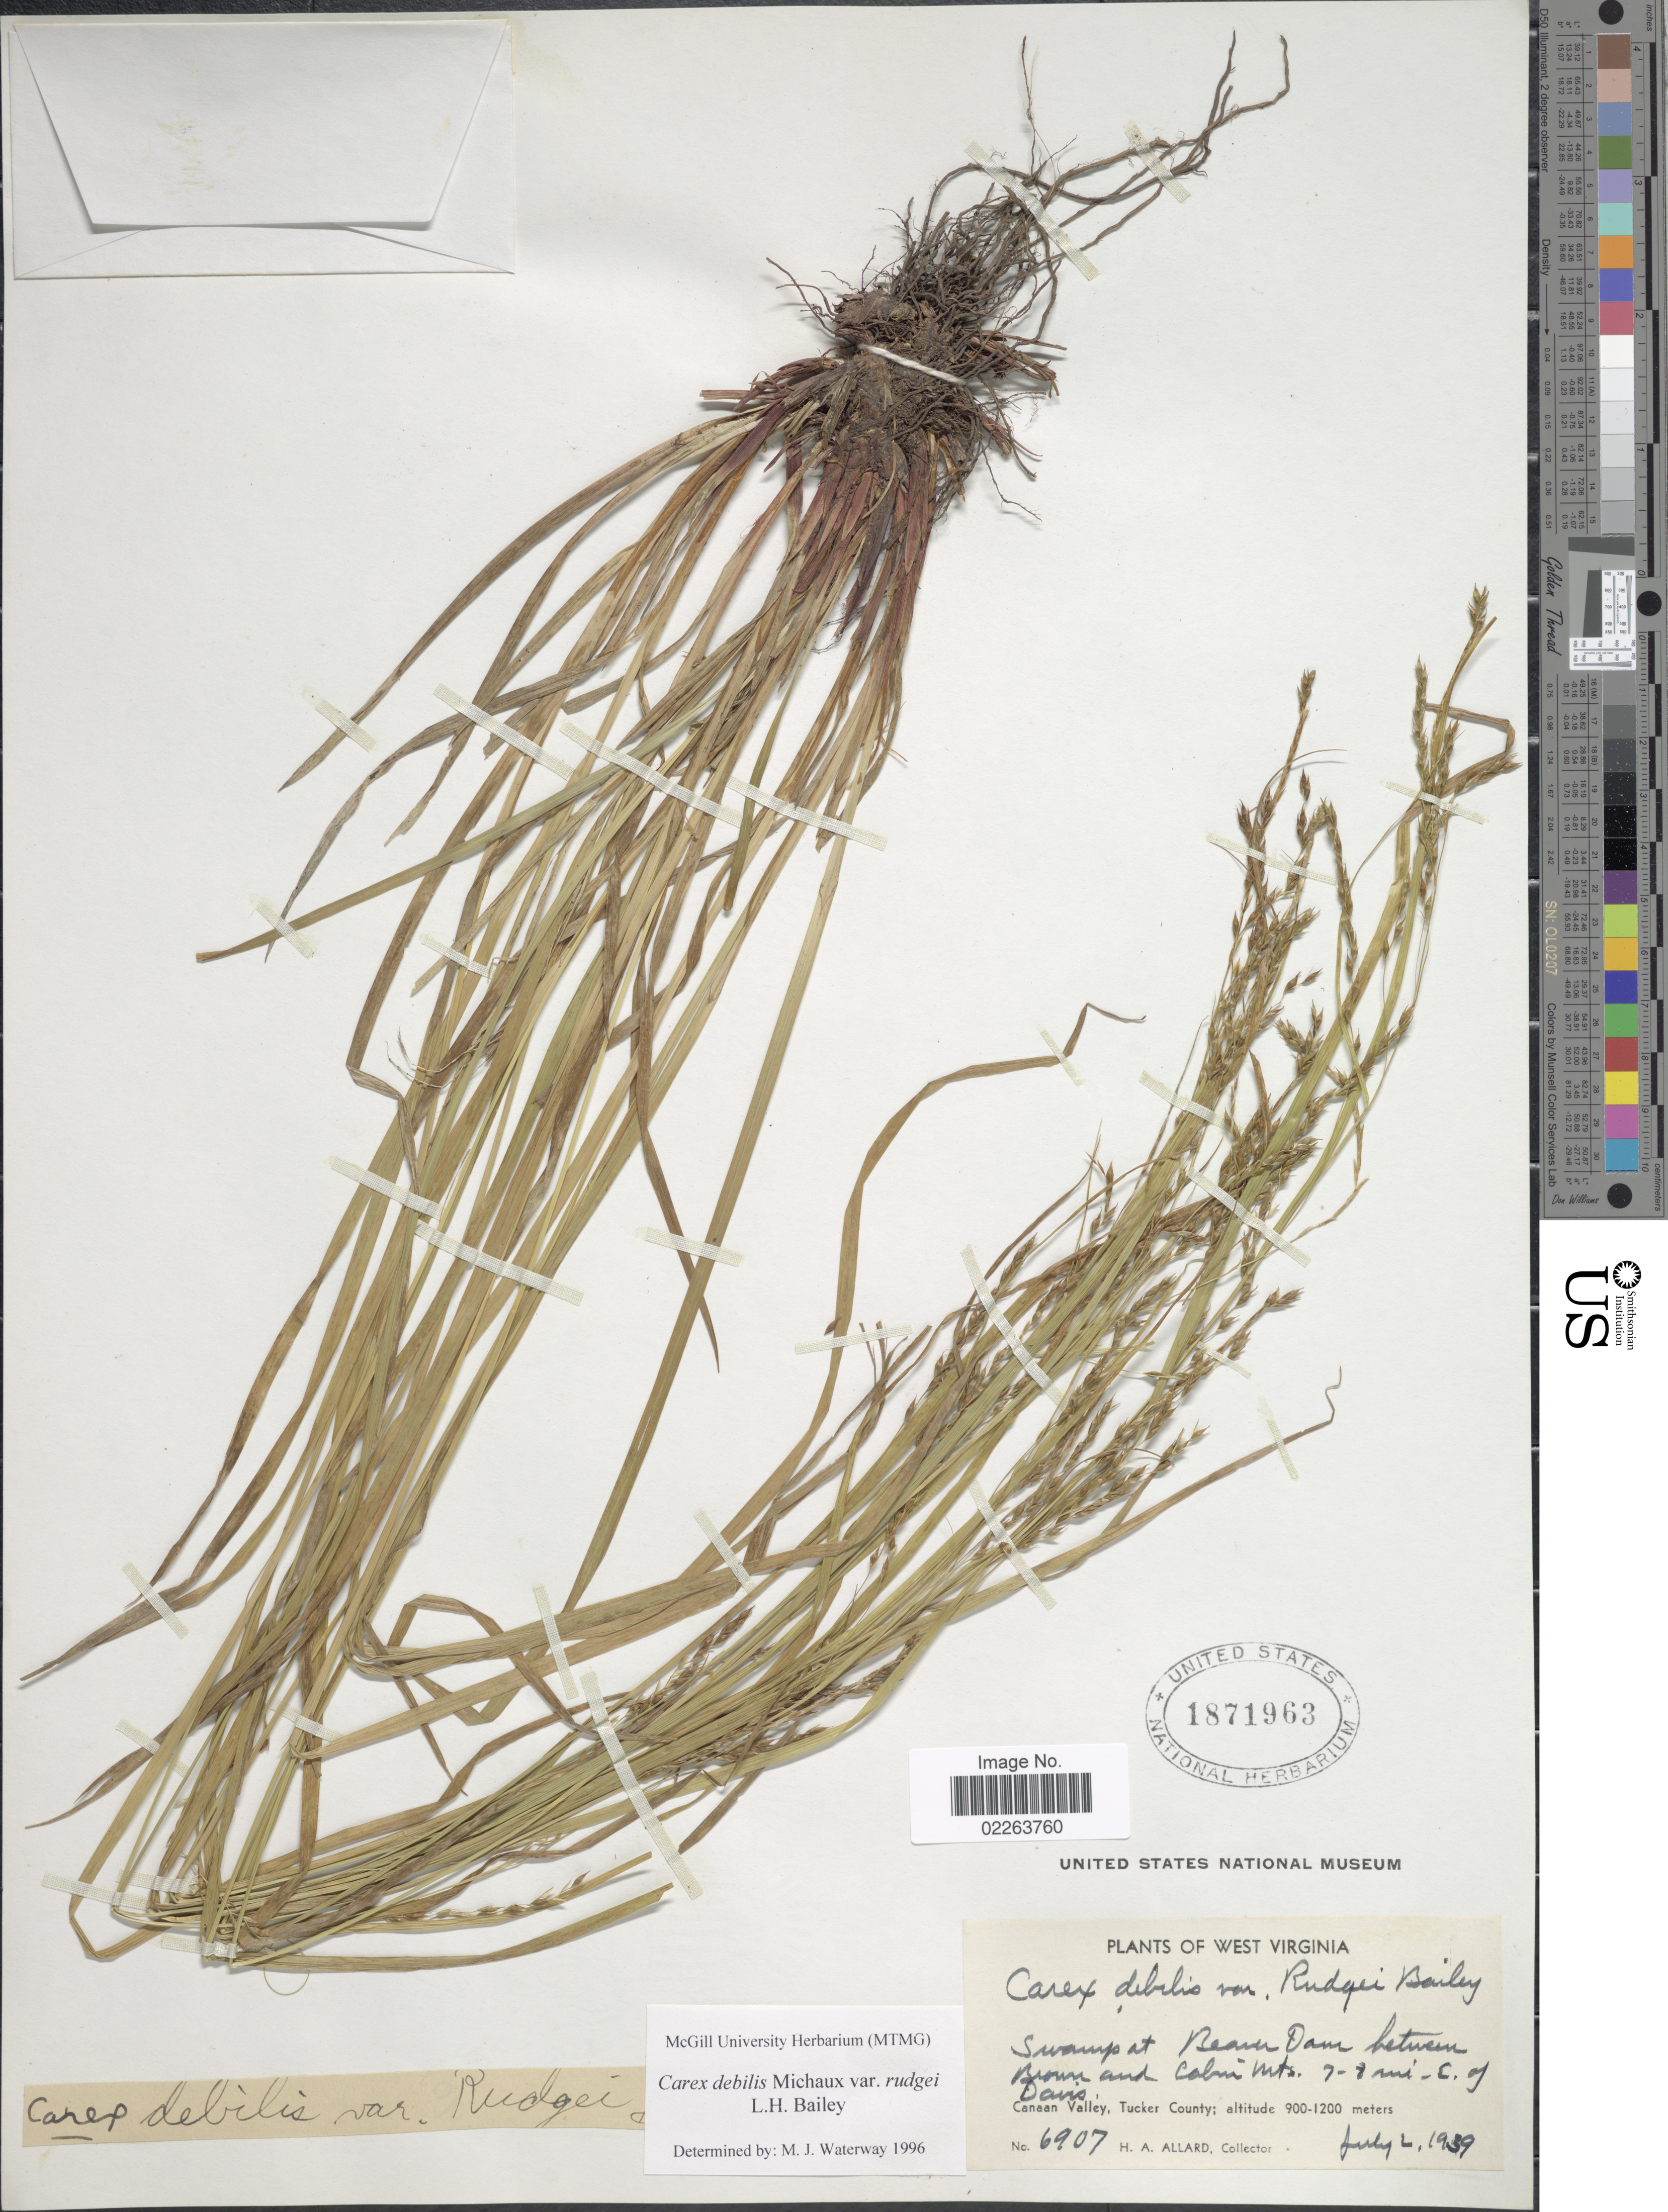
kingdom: Plantae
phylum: Tracheophyta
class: Liliopsida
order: Poales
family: Cyperaceae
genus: Carex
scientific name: Carex flexuosa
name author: Muhl. ex Willd.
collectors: H. A. Allard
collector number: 6907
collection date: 1939-07-02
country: United States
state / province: West Virginia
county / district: Tucker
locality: Swamp at Beaver Dam between Brown and Cabin Mts. 7- 8 mi. E. of Davis. Canaan Valley, Tucker County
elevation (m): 900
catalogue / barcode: US 1871963